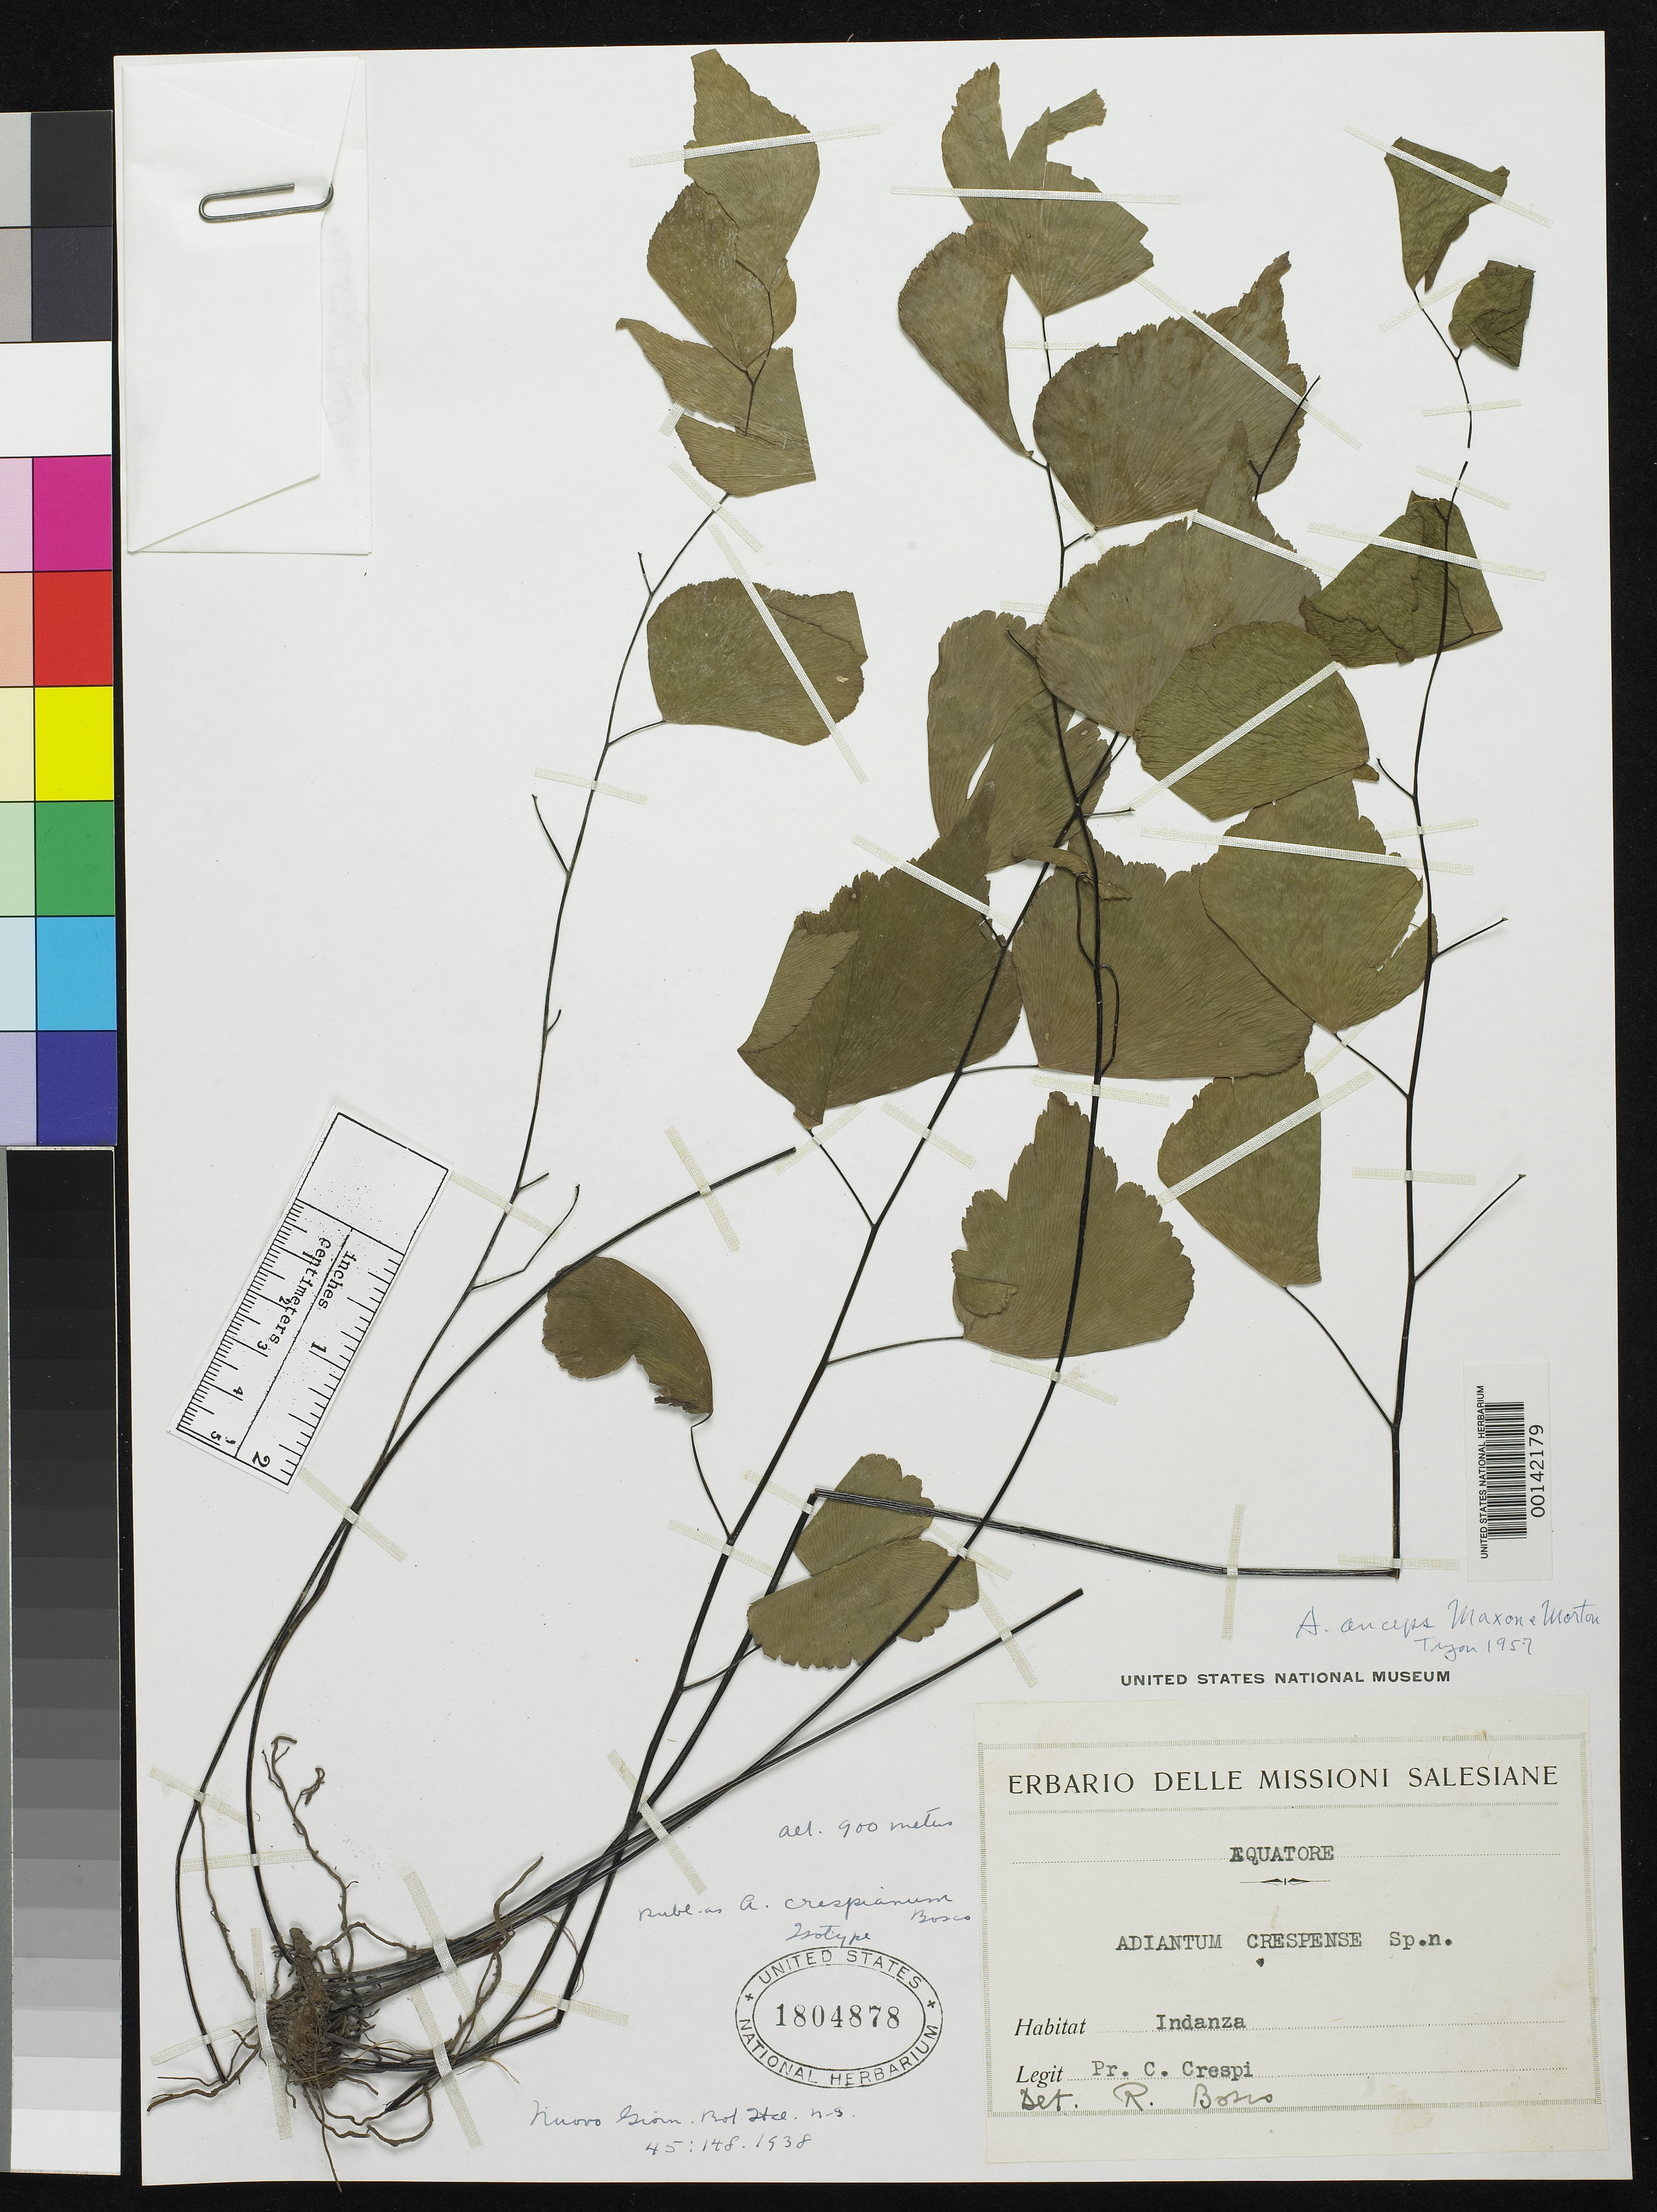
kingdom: Plantae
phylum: Tracheophyta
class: Polypodiopsida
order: Polypodiales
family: Pteridaceae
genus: Adiantum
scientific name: Adiantum crespianum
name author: Bosco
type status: Type Collection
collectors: C. Crespi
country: Ecuador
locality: Indanza.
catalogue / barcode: US 1804878